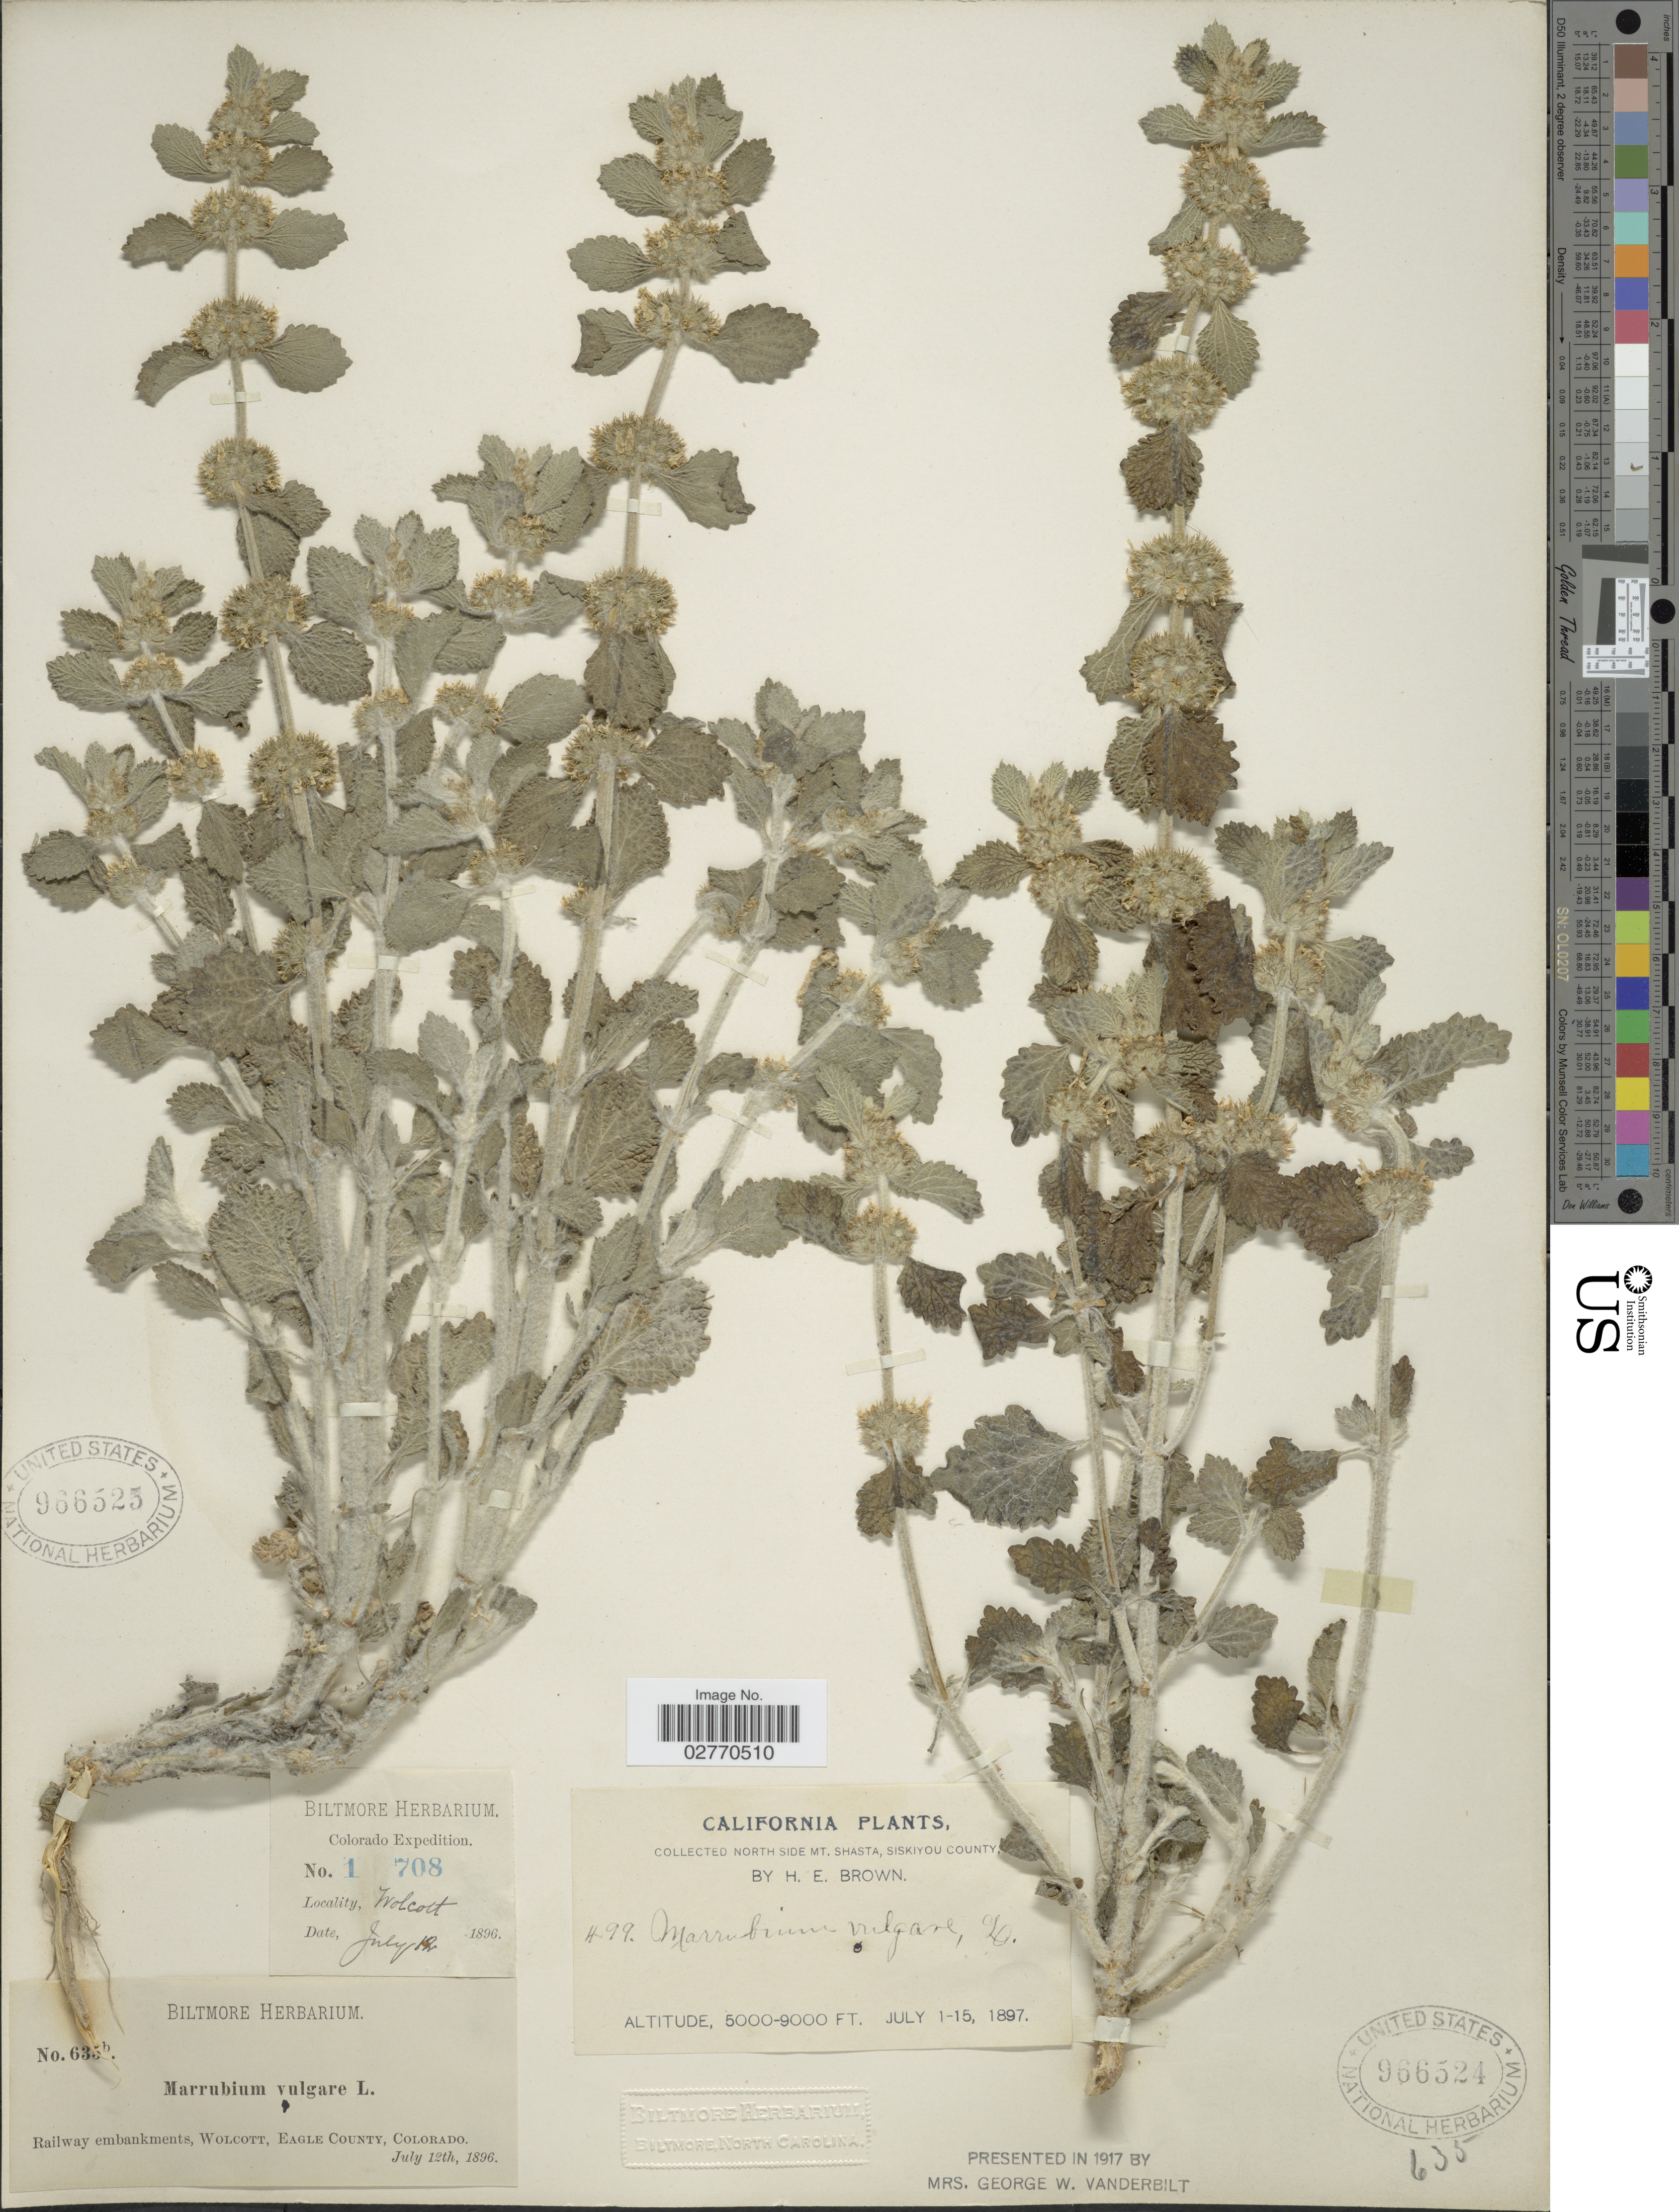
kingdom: Plantae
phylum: Tracheophyta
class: Magnoliopsida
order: Lamiales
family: Lamiaceae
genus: Marrubium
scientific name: Marrubium vulgare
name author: L.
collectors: ex herb. Biltmore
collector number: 1708/635b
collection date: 1896-07-12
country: United States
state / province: Colorado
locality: Wolcott, Railway embankments, Wolcott, Eagle County.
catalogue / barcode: US 966525